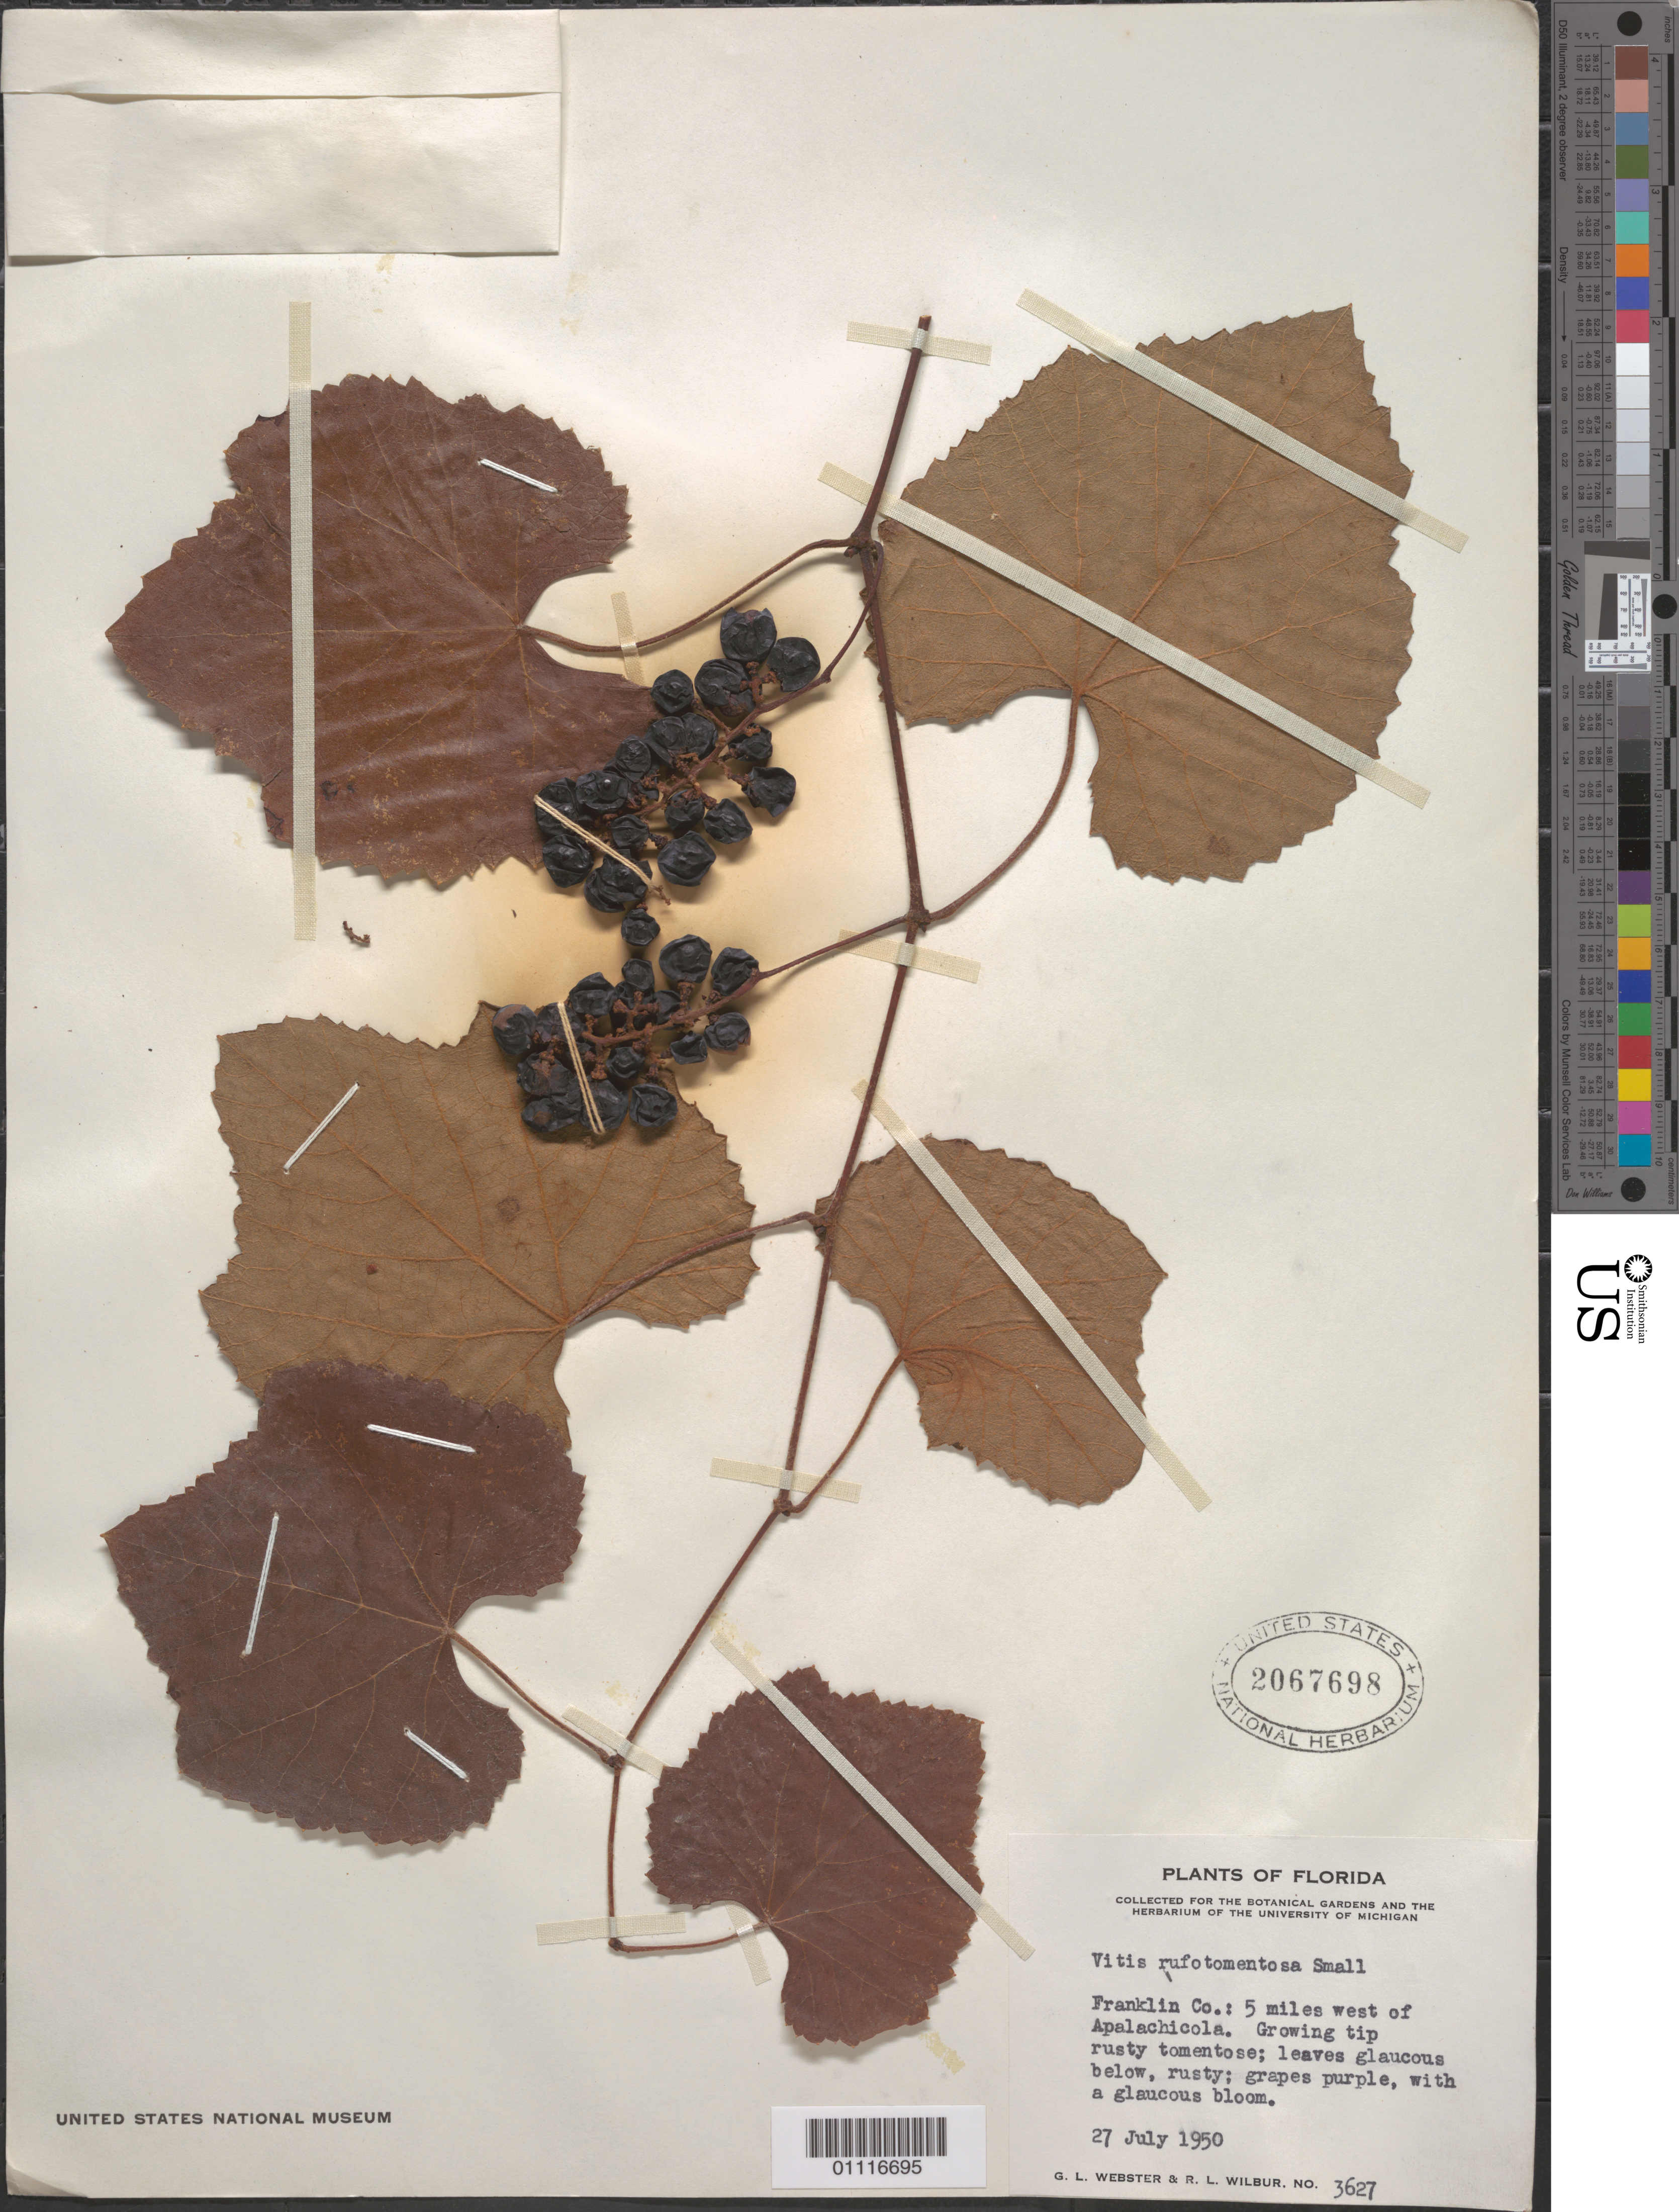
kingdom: Plantae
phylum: Tracheophyta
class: Magnoliopsida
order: Vitales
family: Vitaceae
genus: Vitis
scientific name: Vitis araneosa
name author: J. Le Conte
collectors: G. L. Webster & R. L. Wilbur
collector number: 3627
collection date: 1950-07-27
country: United States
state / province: Florida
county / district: Franklin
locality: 5 miles west of Apalachicola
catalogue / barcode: US 2067698